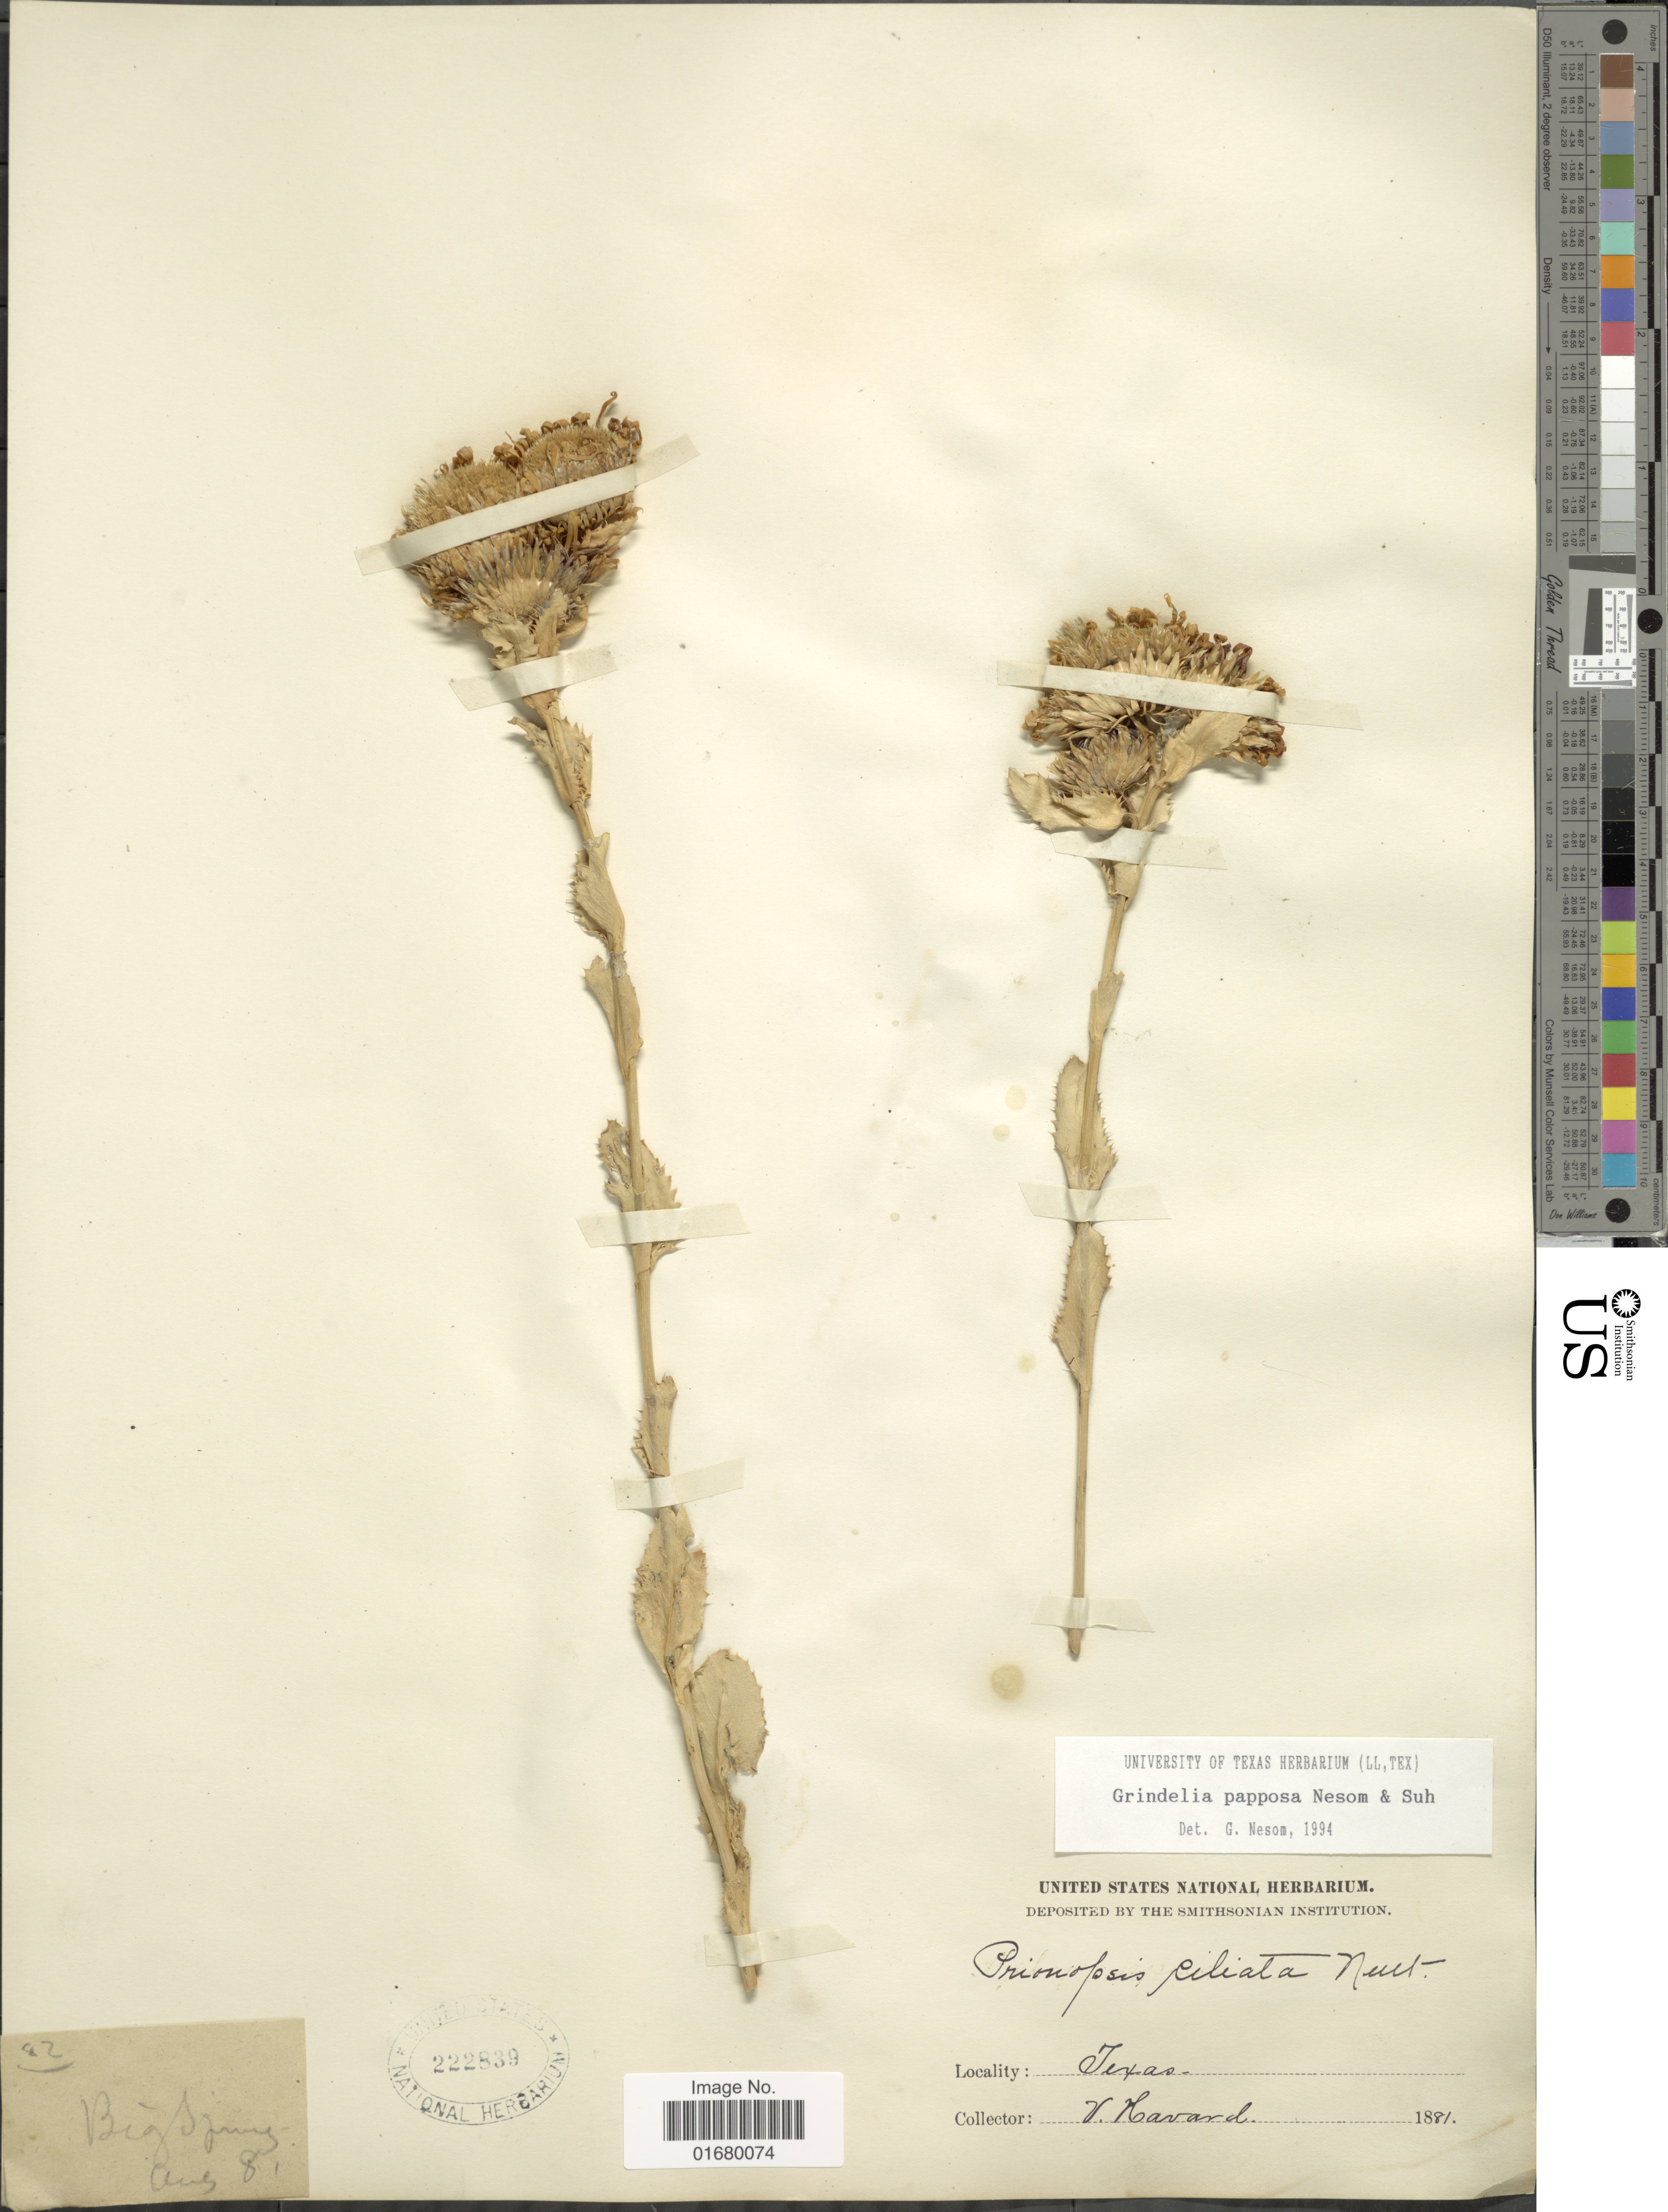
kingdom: Plantae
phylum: Tracheophyta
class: Magnoliopsida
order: Asterales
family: Asteraceae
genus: Grindelia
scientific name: Grindelia papposa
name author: G.L. Nesom & Suh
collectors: V. Havard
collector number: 82*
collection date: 1881-08-08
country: United States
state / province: Texas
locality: Big Spring.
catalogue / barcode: US 222839